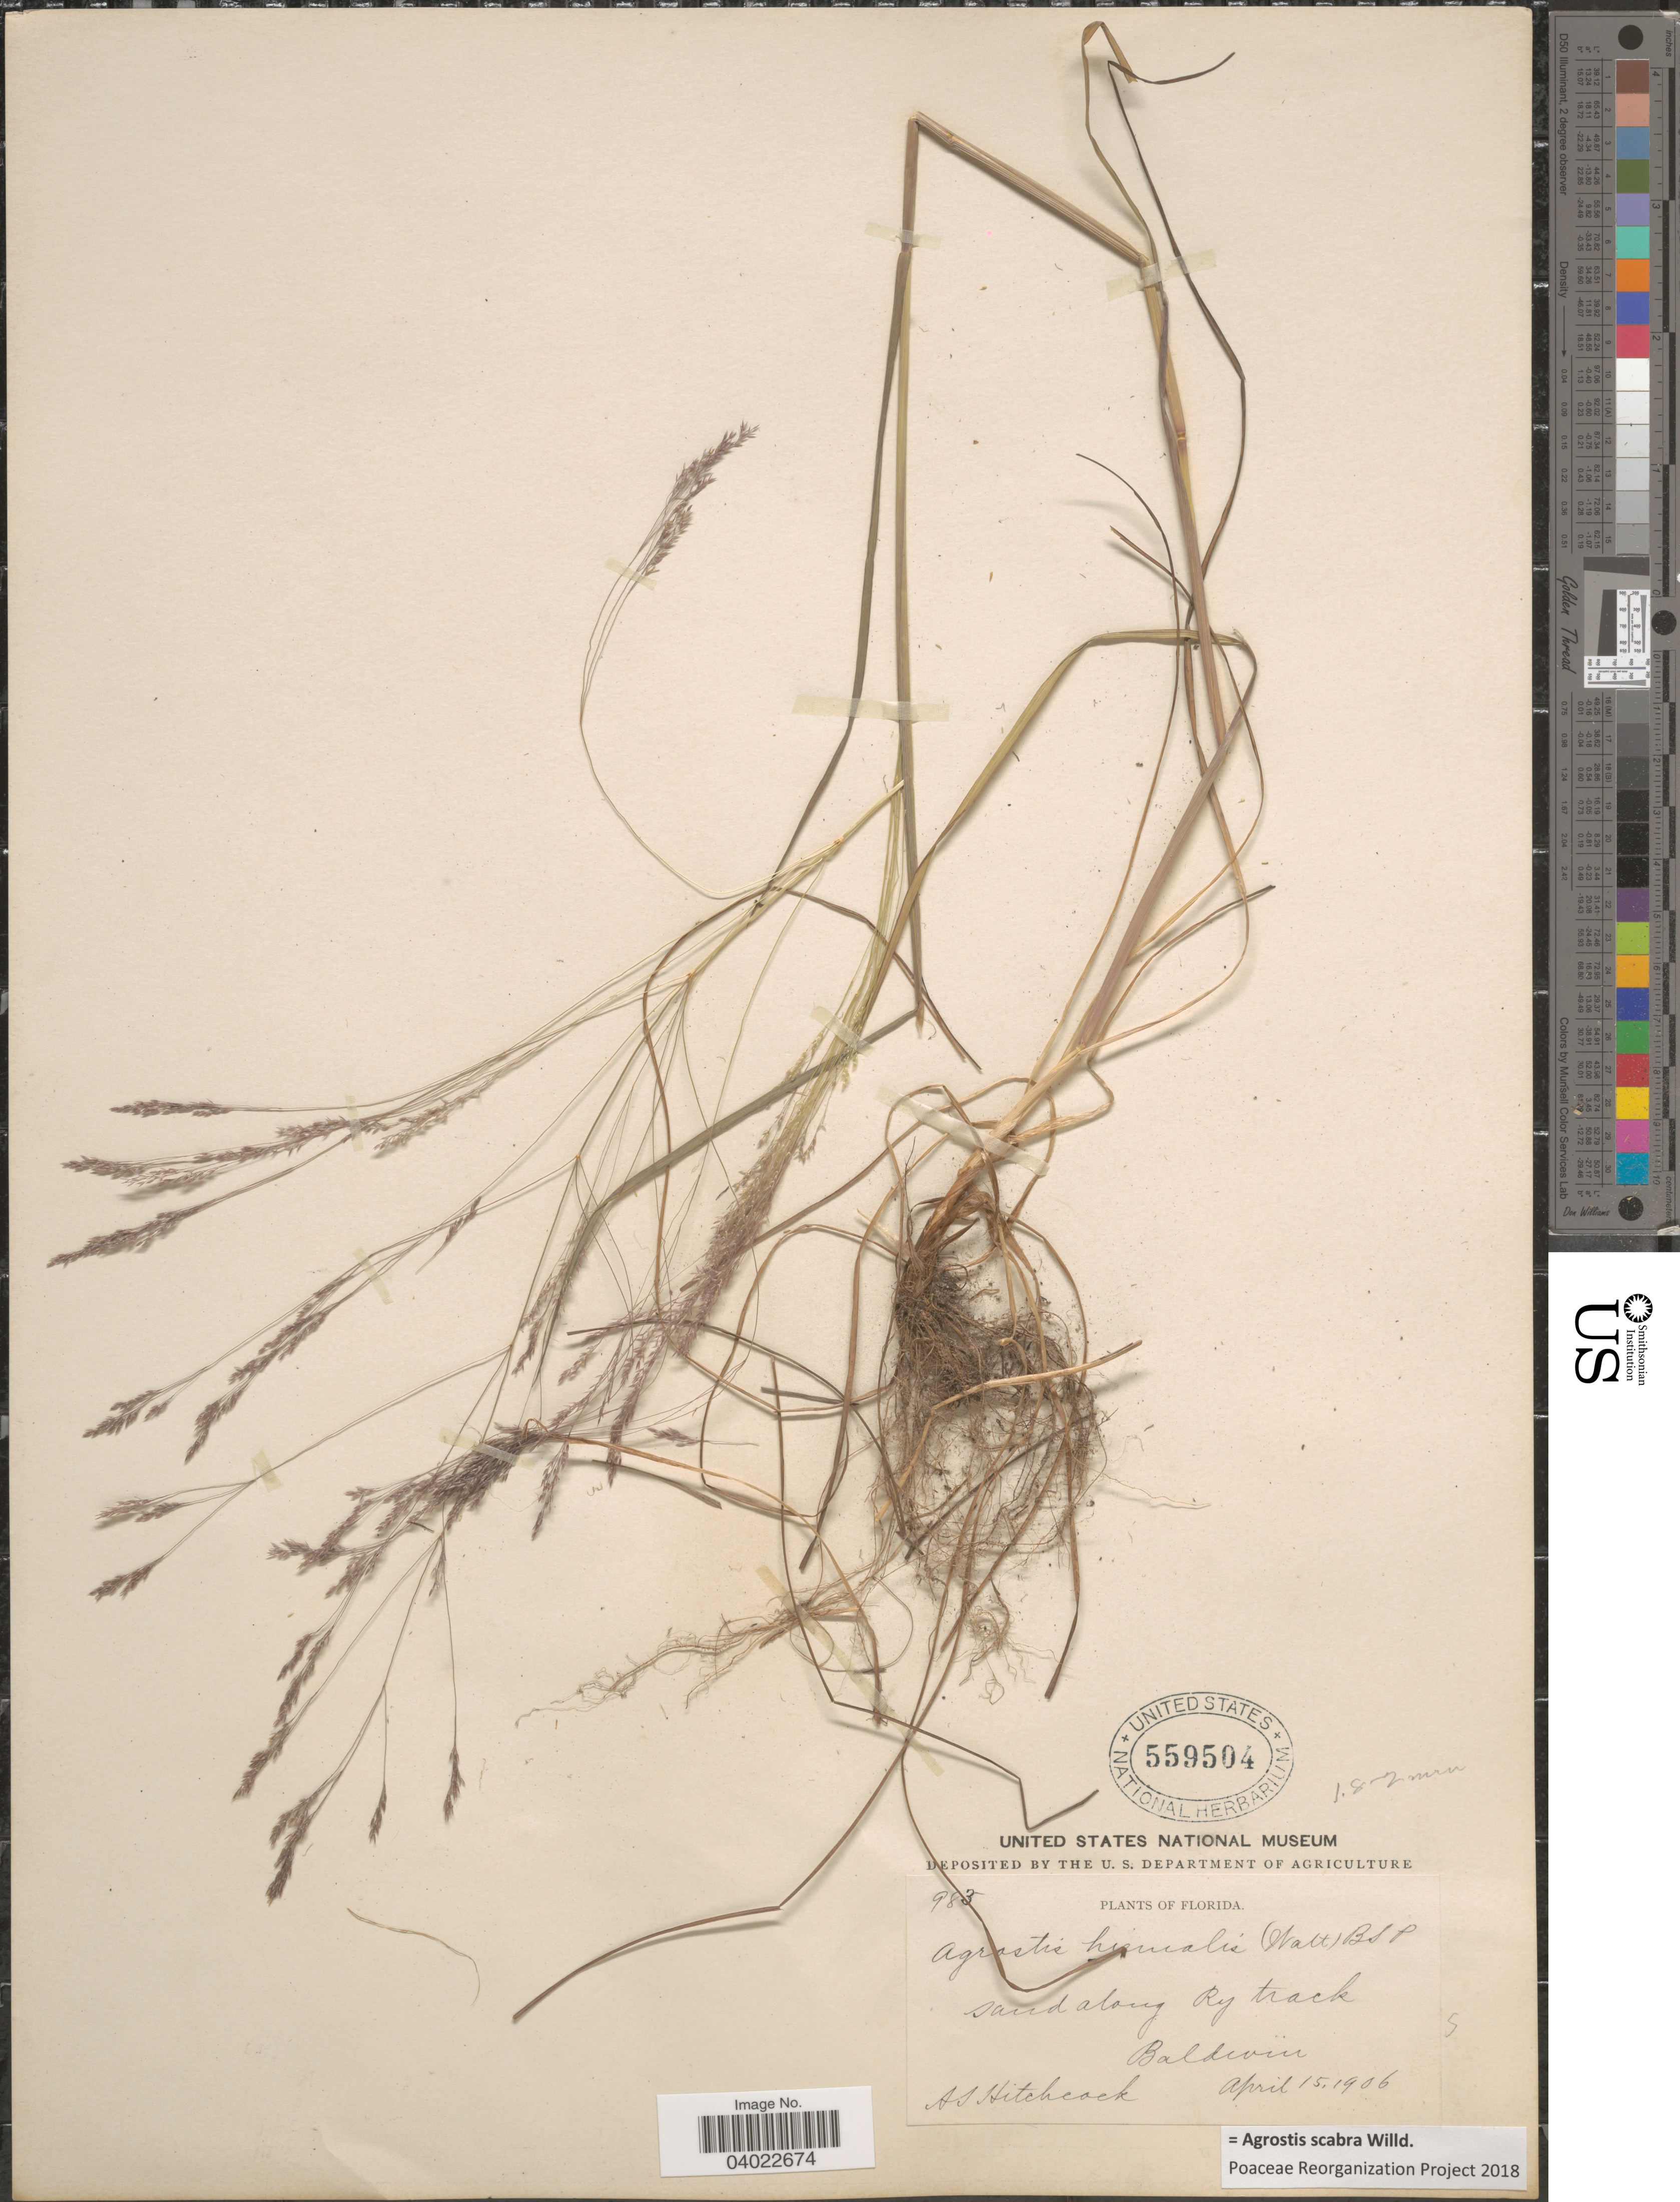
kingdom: Plantae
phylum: Tracheophyta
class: Liliopsida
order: Poales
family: Poaceae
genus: Agrostis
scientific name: Agrostis scabra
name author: Willd.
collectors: A. S. Hitchcock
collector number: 983*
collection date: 1906-04-15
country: United States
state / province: Florida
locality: Along Ry track Baldwin.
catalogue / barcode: US 559504